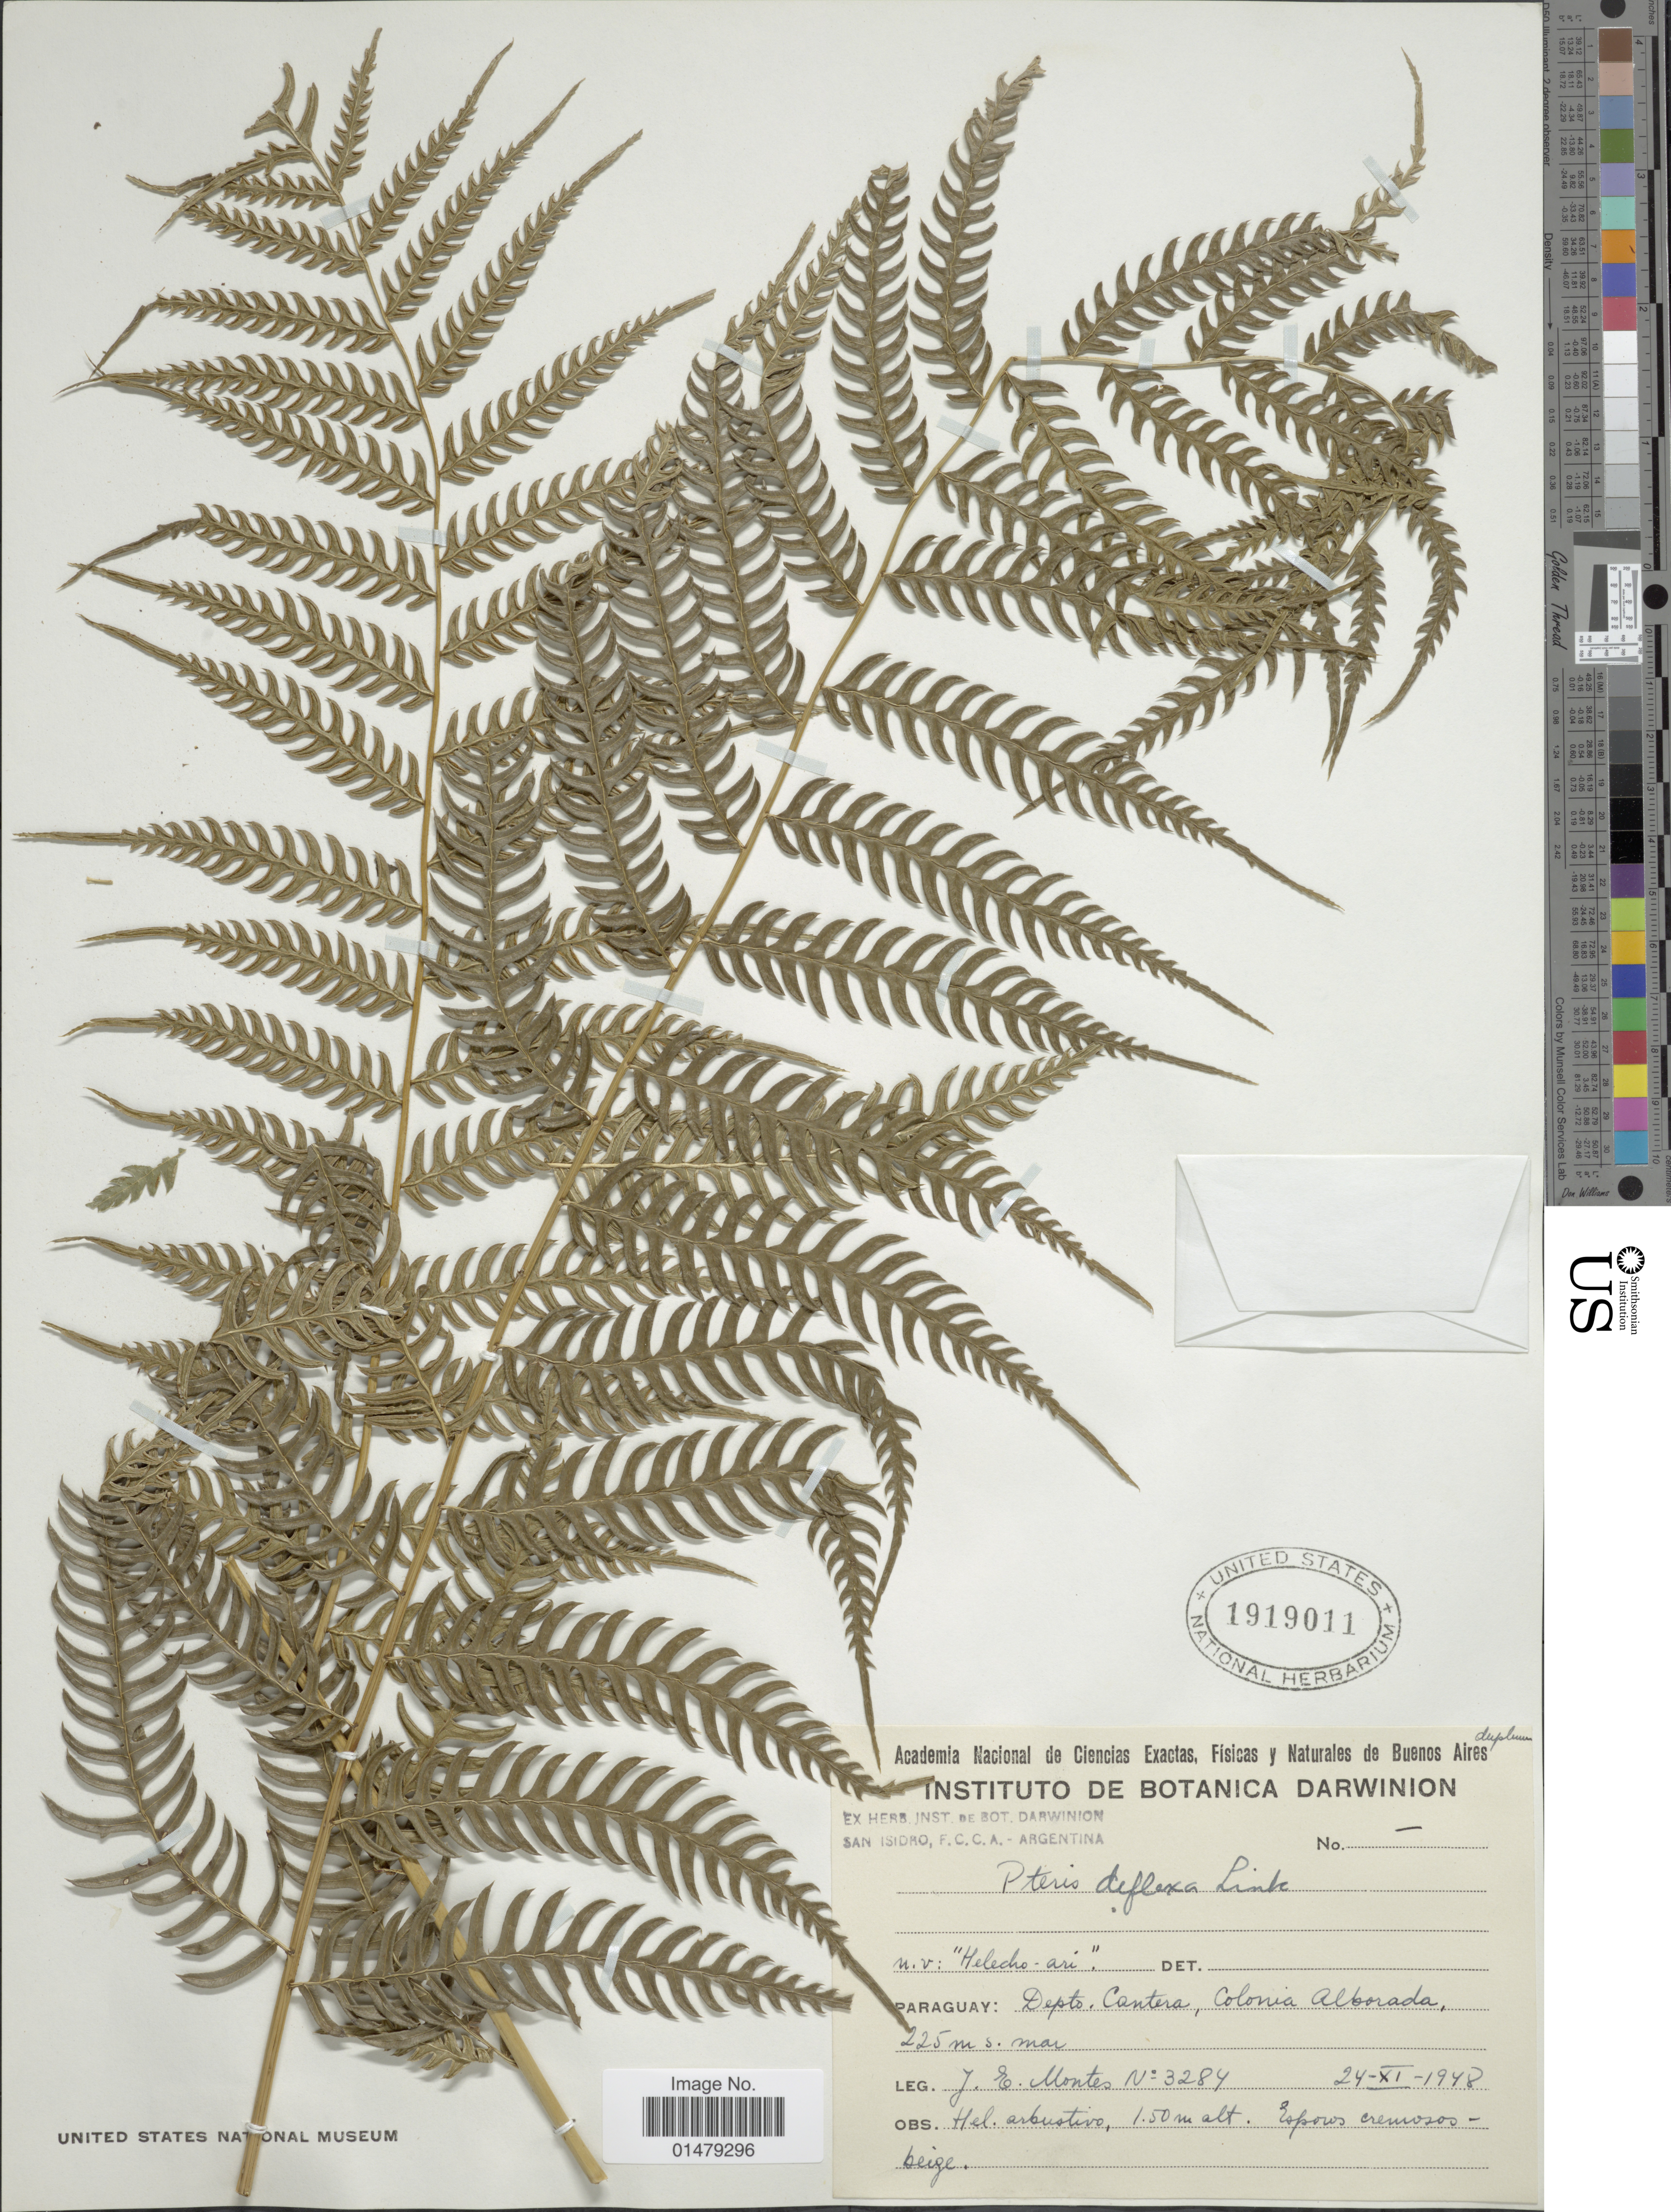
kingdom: Plantae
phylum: Tracheophyta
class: Polypodiopsida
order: Polypodiales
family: Pteridaceae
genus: Pteris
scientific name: Pteris deflexa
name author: Link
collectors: J. E. Montes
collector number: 3284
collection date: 1948-11-24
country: Paraguay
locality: Dept. Cantera, Colonia Alborada.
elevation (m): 225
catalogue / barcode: US 1919011